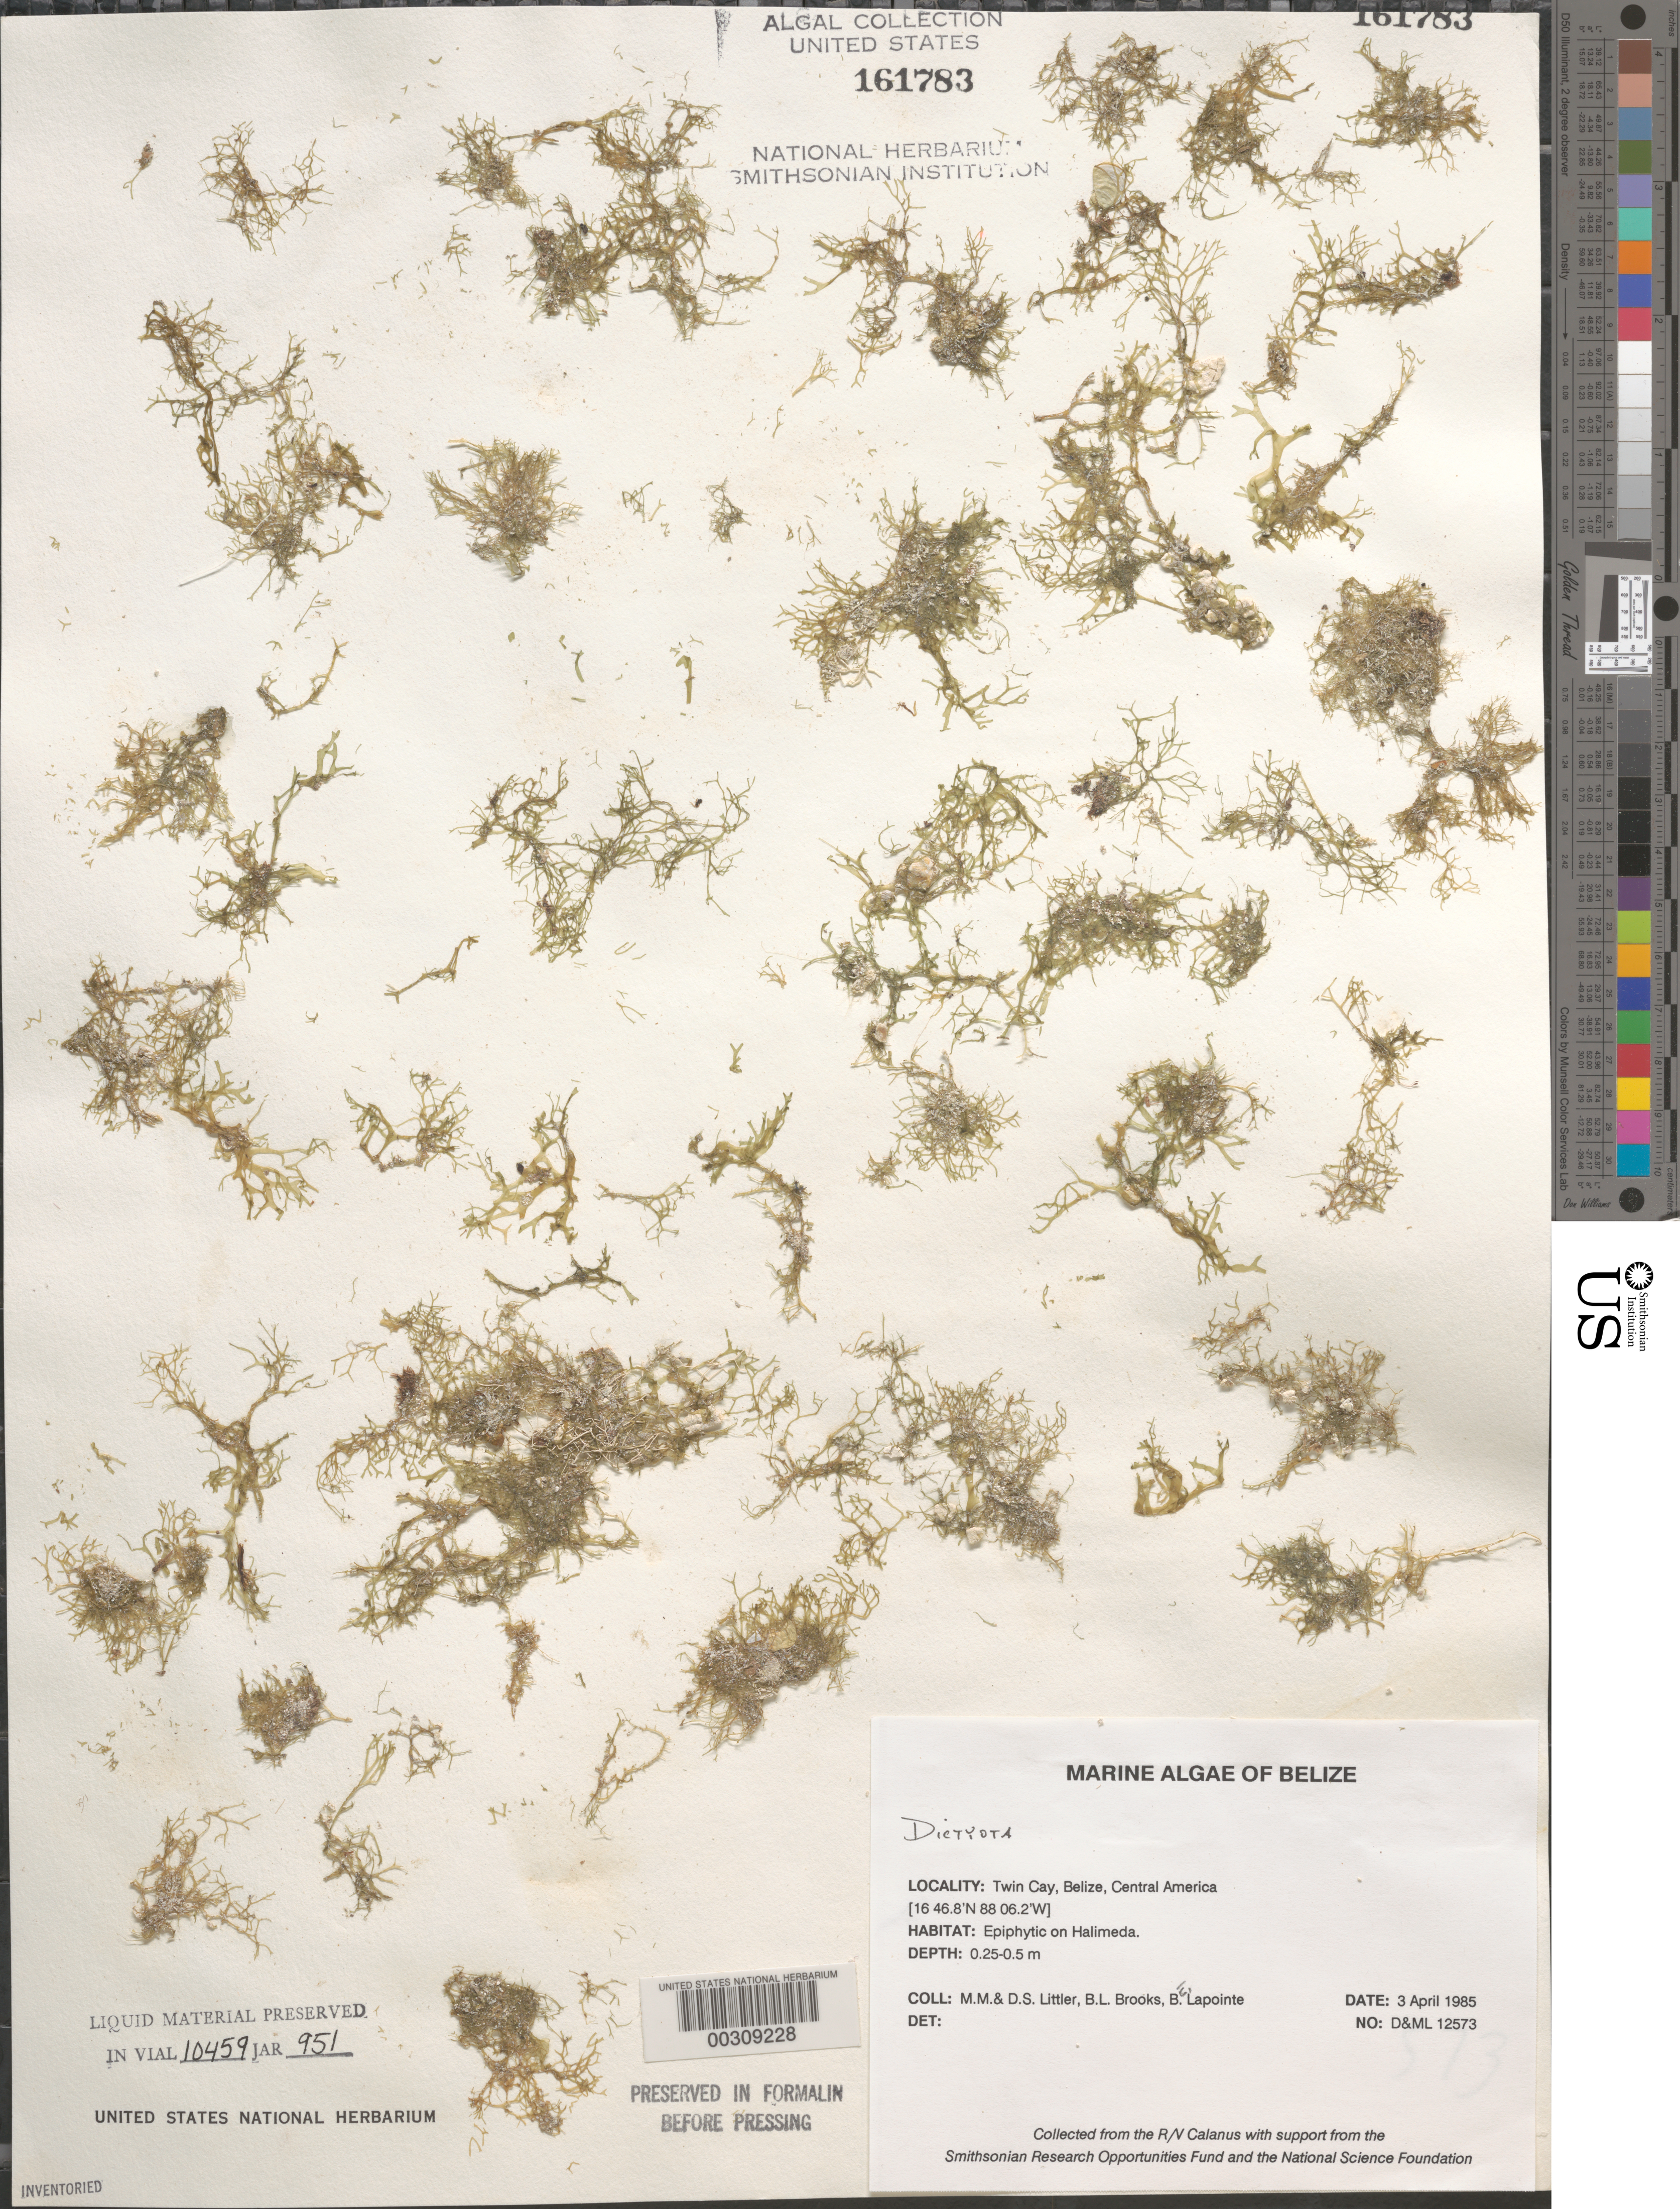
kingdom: Chromista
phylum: Ochrophyta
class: Phaeophyceae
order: Dictyotales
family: Dictyotaceae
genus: Dictyota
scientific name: Dictyota sp.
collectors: M. M. Littler, D. S. Littler, B. Brooks & B. Lapointe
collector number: D&ML 12573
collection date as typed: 03 Apr 1985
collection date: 1985-04-03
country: Belize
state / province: Stann Creek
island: Twin Cays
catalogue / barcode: US 161783